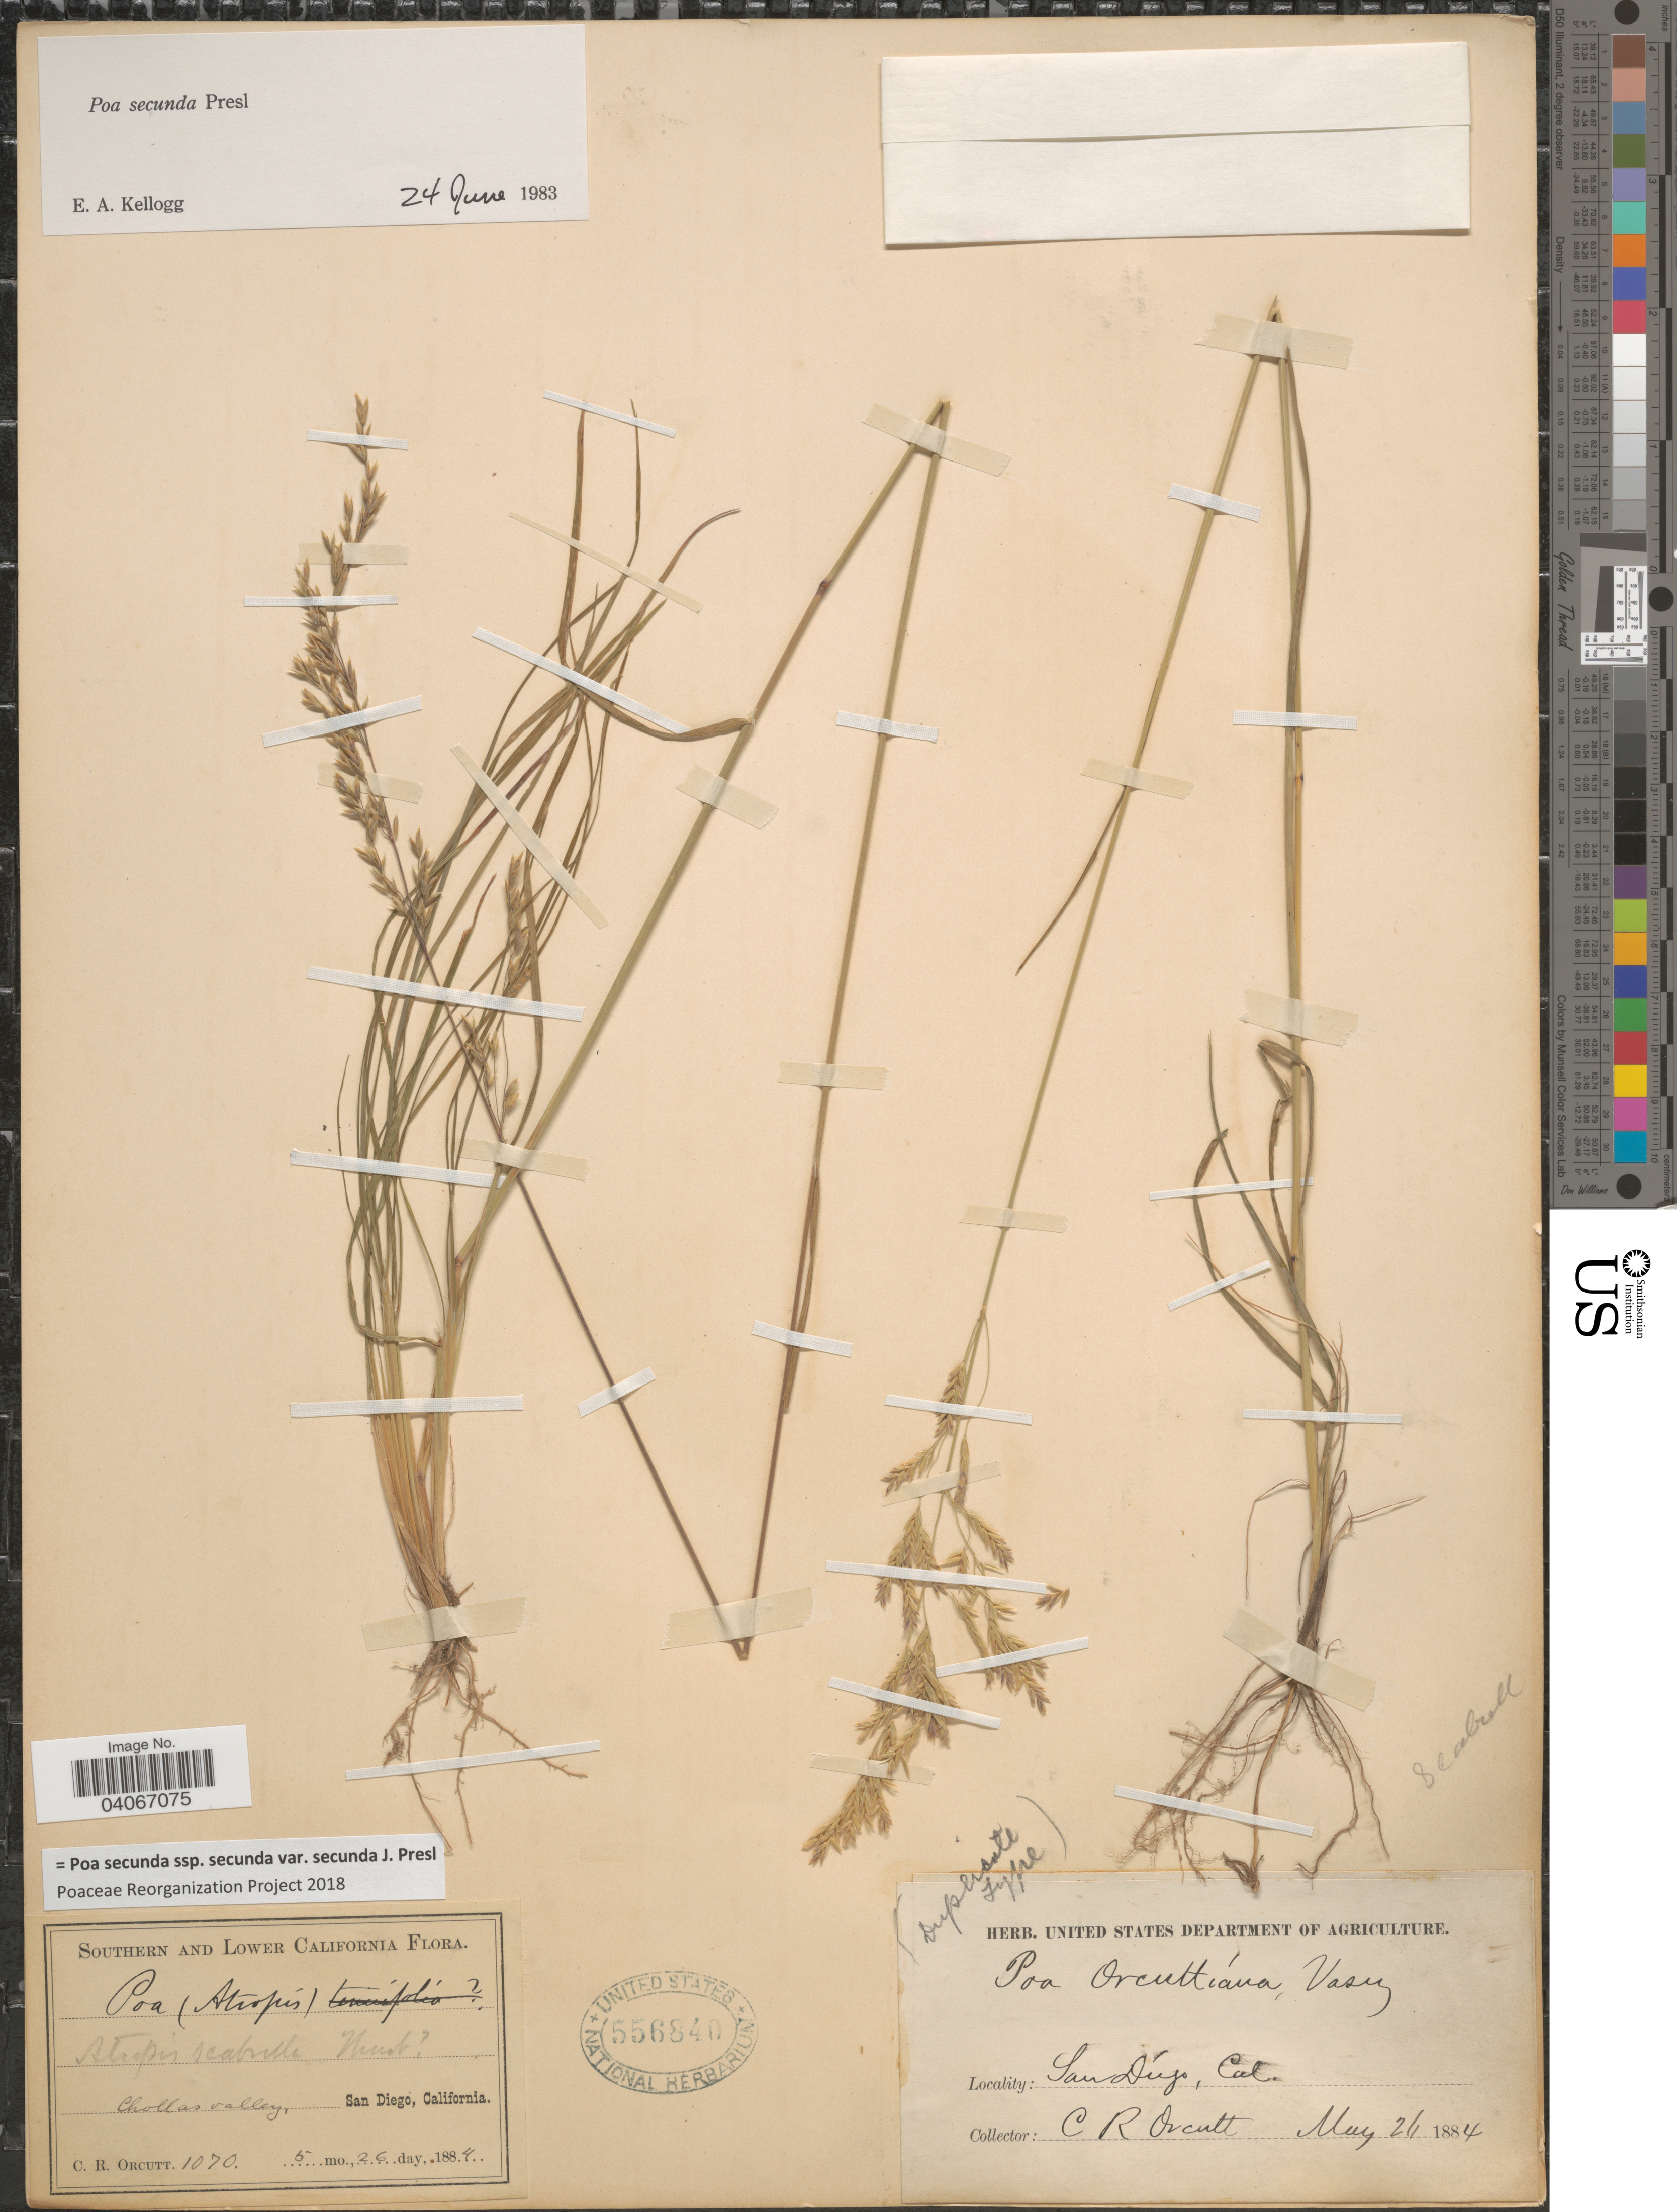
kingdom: Plantae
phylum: Tracheophyta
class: Liliopsida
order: Poales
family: Poaceae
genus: Poa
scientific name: Poa secunda subsp. secunda var. secunda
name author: J. Presl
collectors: C. R. Orcutt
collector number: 1070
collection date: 1884-05-26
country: United States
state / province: California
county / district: San Diego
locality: Southern California. Chollas valley, San Diego.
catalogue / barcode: US 556840